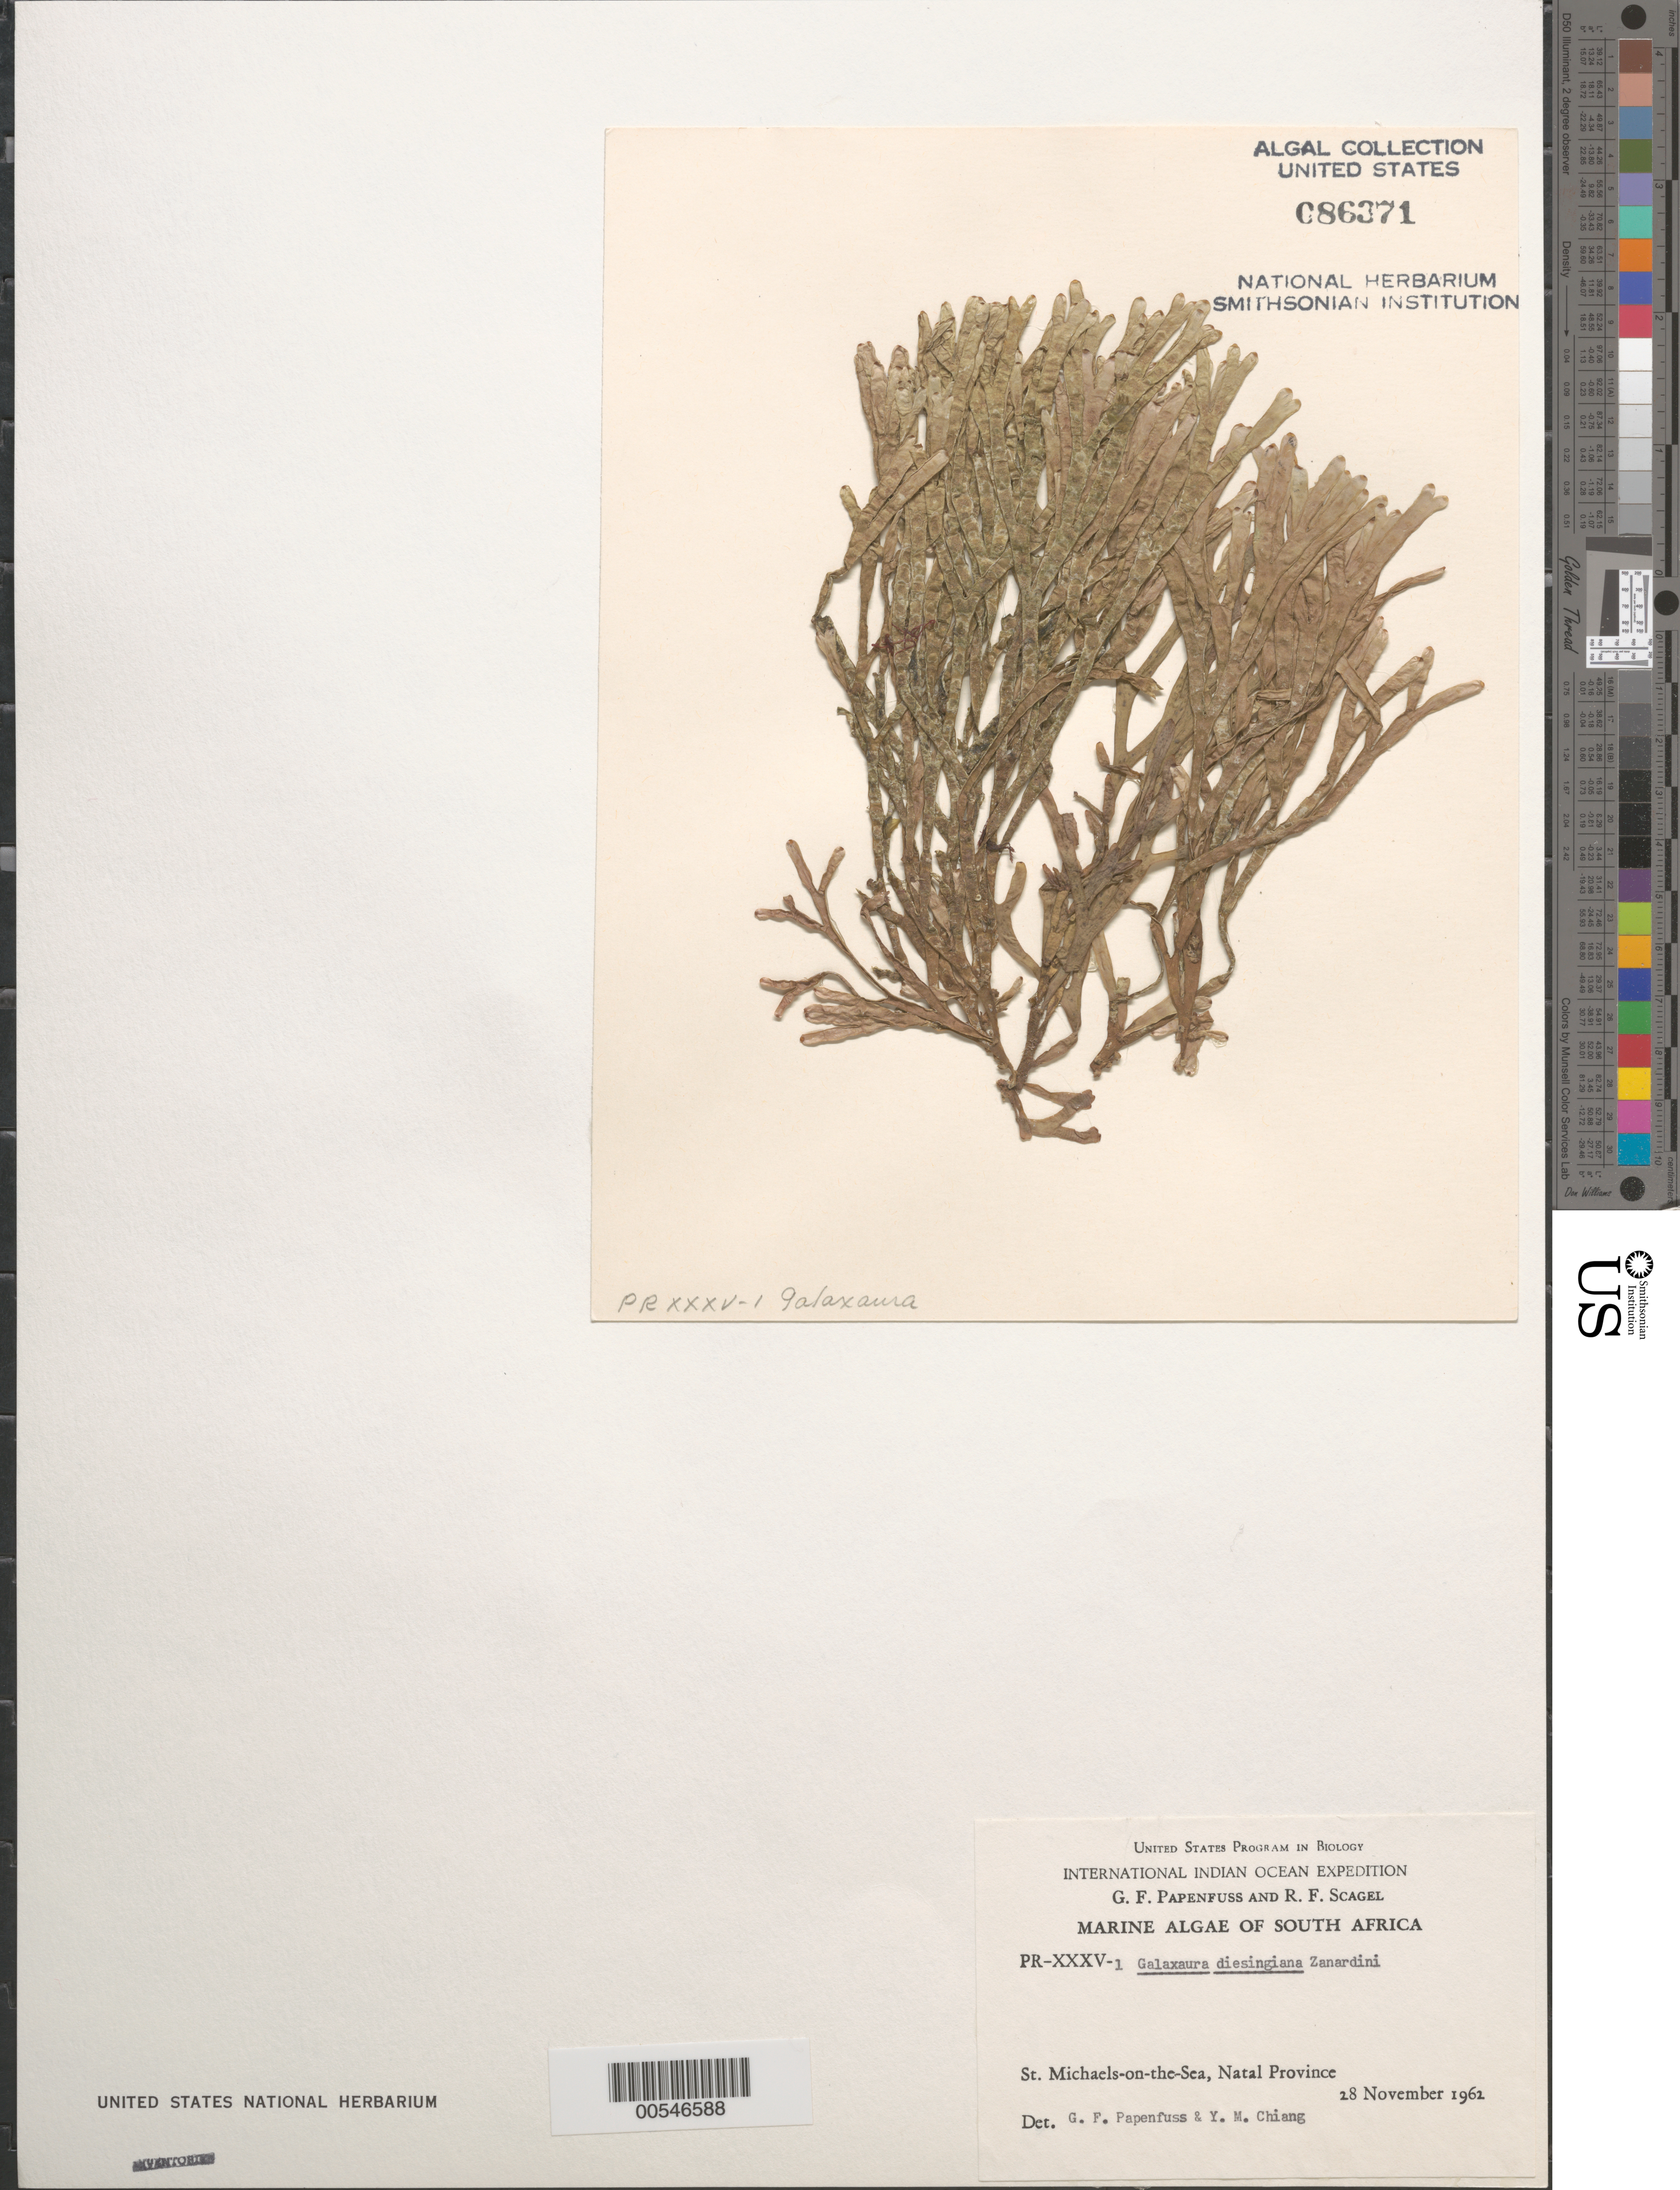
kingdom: Plantae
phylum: Rhodophyta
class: Florideophyceae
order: Nemaliales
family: Galaxauraceae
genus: Dichotomaria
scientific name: Dichotomaria diesingiana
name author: (Zanardini) Huisman et al.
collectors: G. Papenfuss & R. F. Scagel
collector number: PR-XXXV-1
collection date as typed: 28 Nov 1962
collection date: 1962-11-28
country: South Africa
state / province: KwaZulu-Natal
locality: St. Michaels-on-the-Sea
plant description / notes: International Indian Ocean Expedition, 1962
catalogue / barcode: US 86371